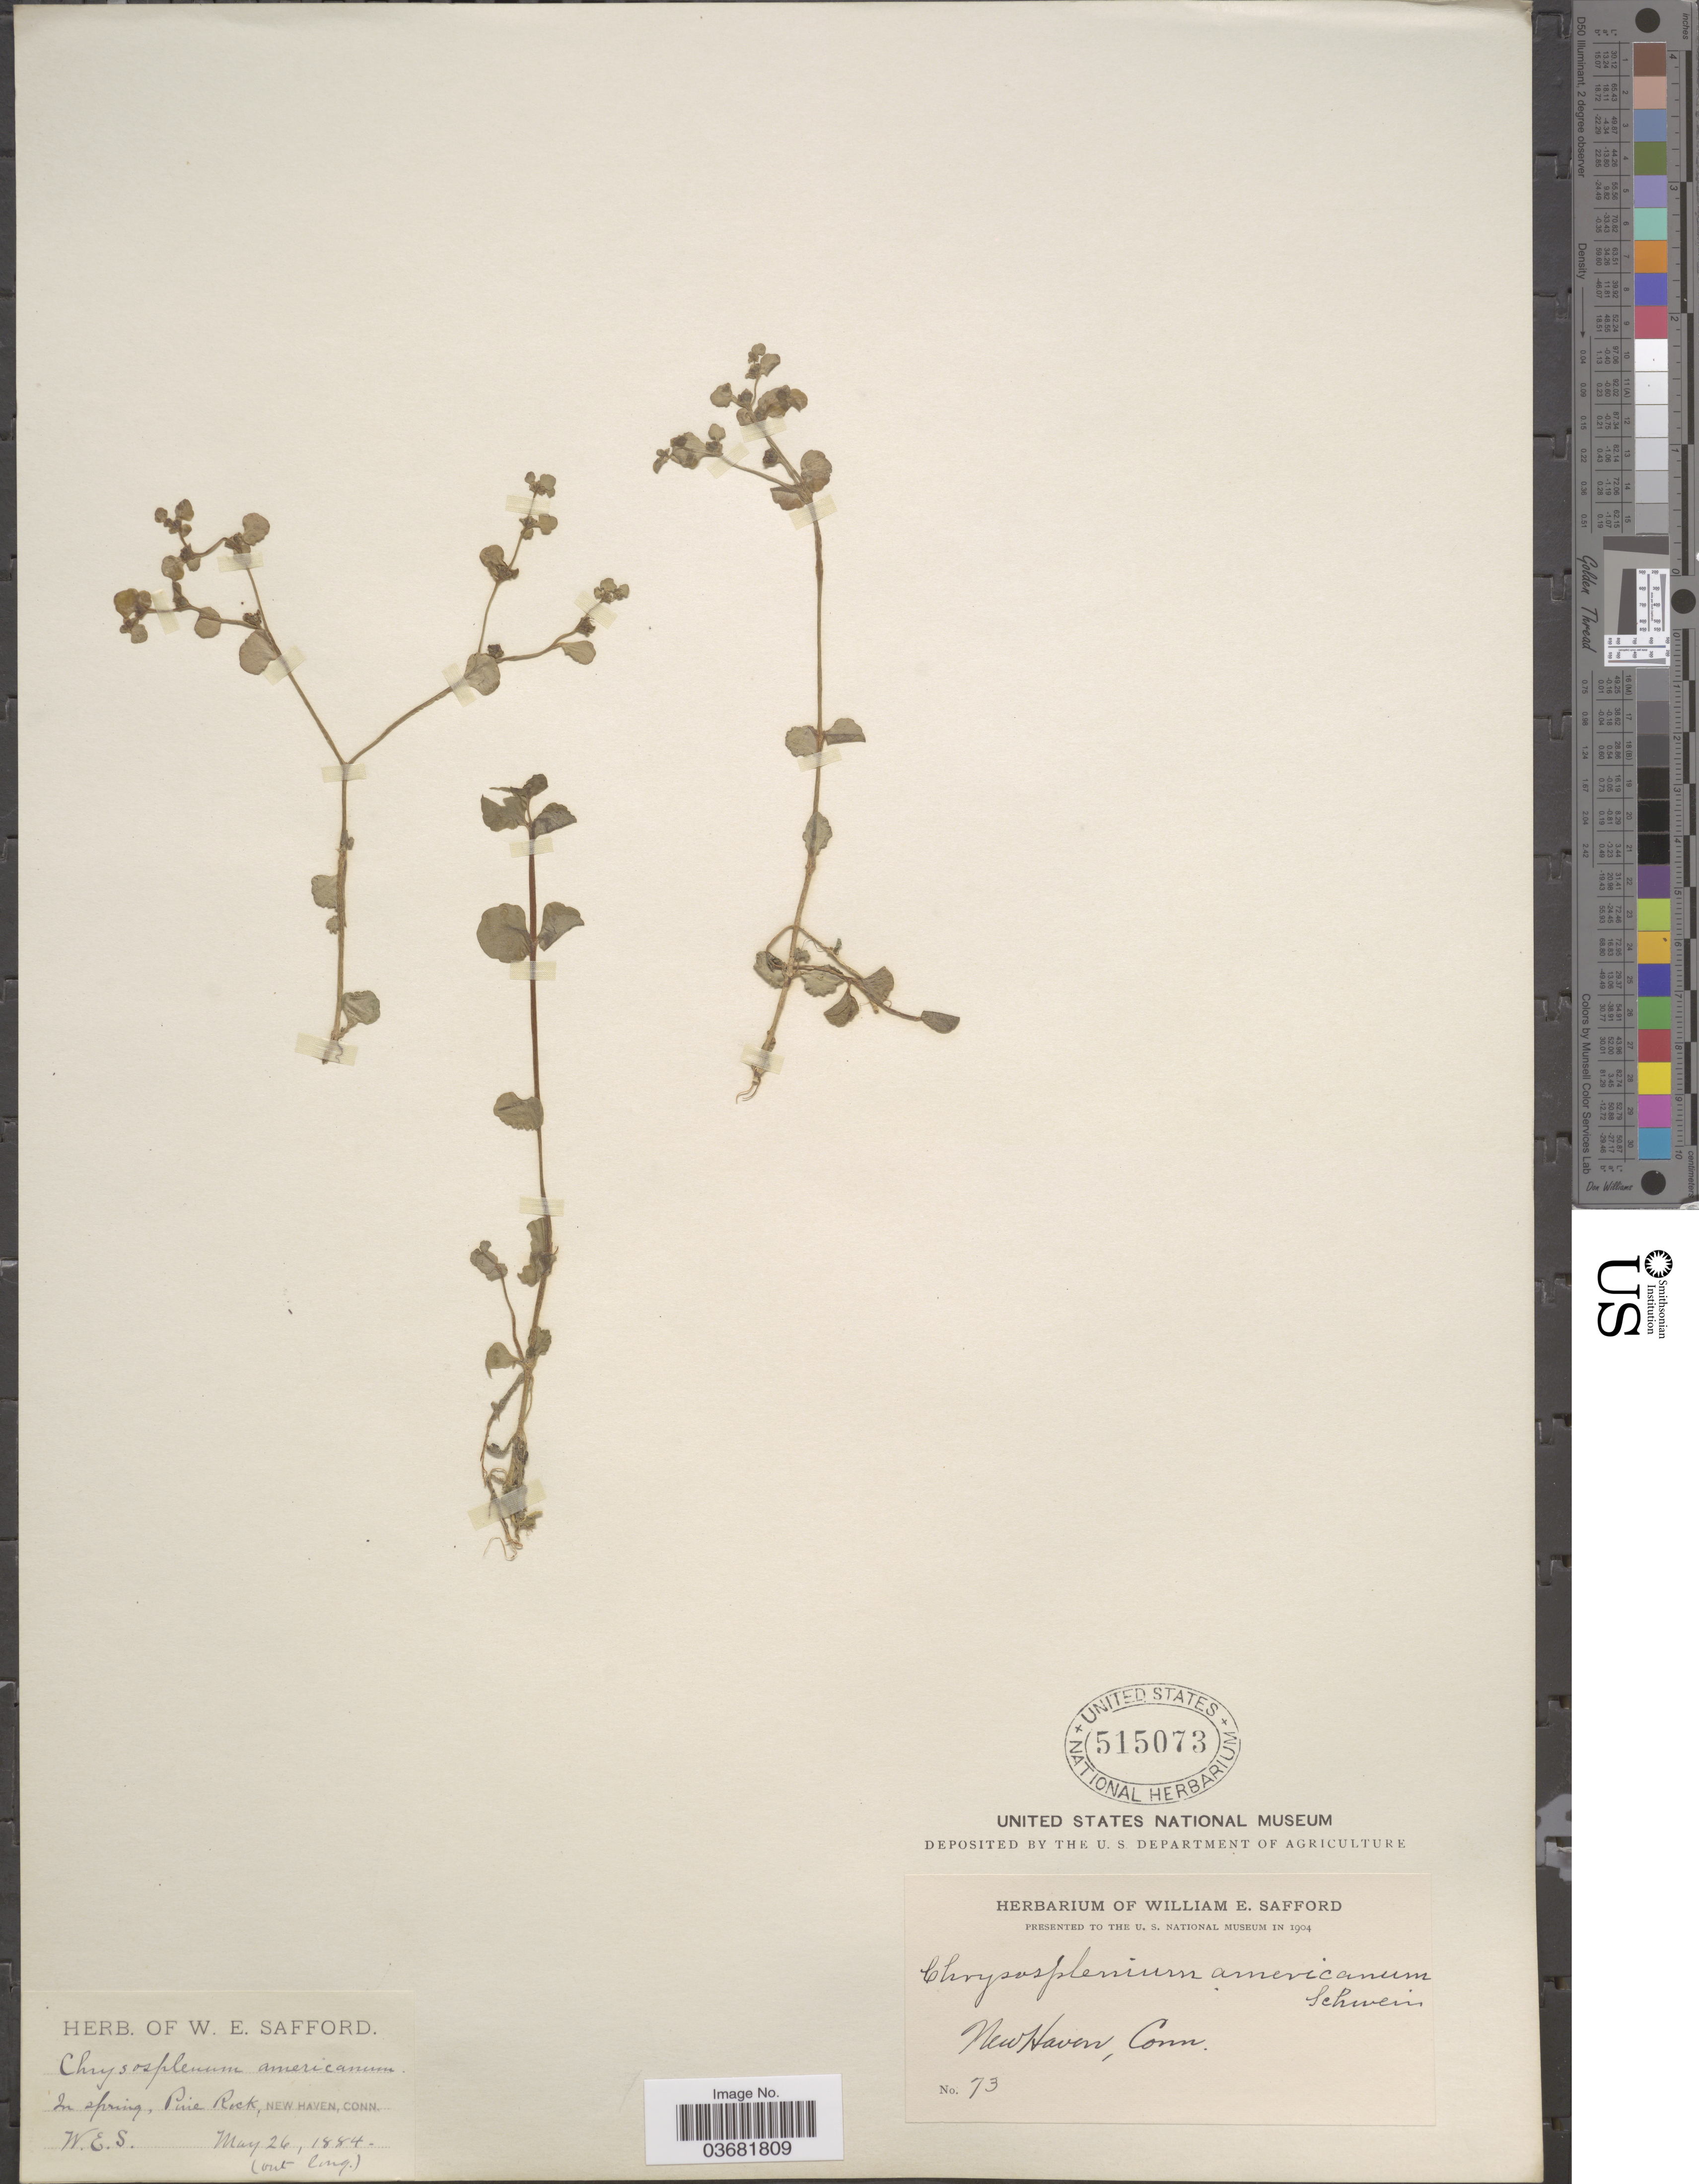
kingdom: Plantae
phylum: Tracheophyta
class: Magnoliopsida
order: Saxifragales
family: Saxifragaceae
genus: Chrysosplenium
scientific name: Chrysosplenium americanum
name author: Schwein.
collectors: W. E. Safford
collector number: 73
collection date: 1884-05-26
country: United States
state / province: Connecticut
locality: In spring, Pine Rock, New Haven.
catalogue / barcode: US 515073